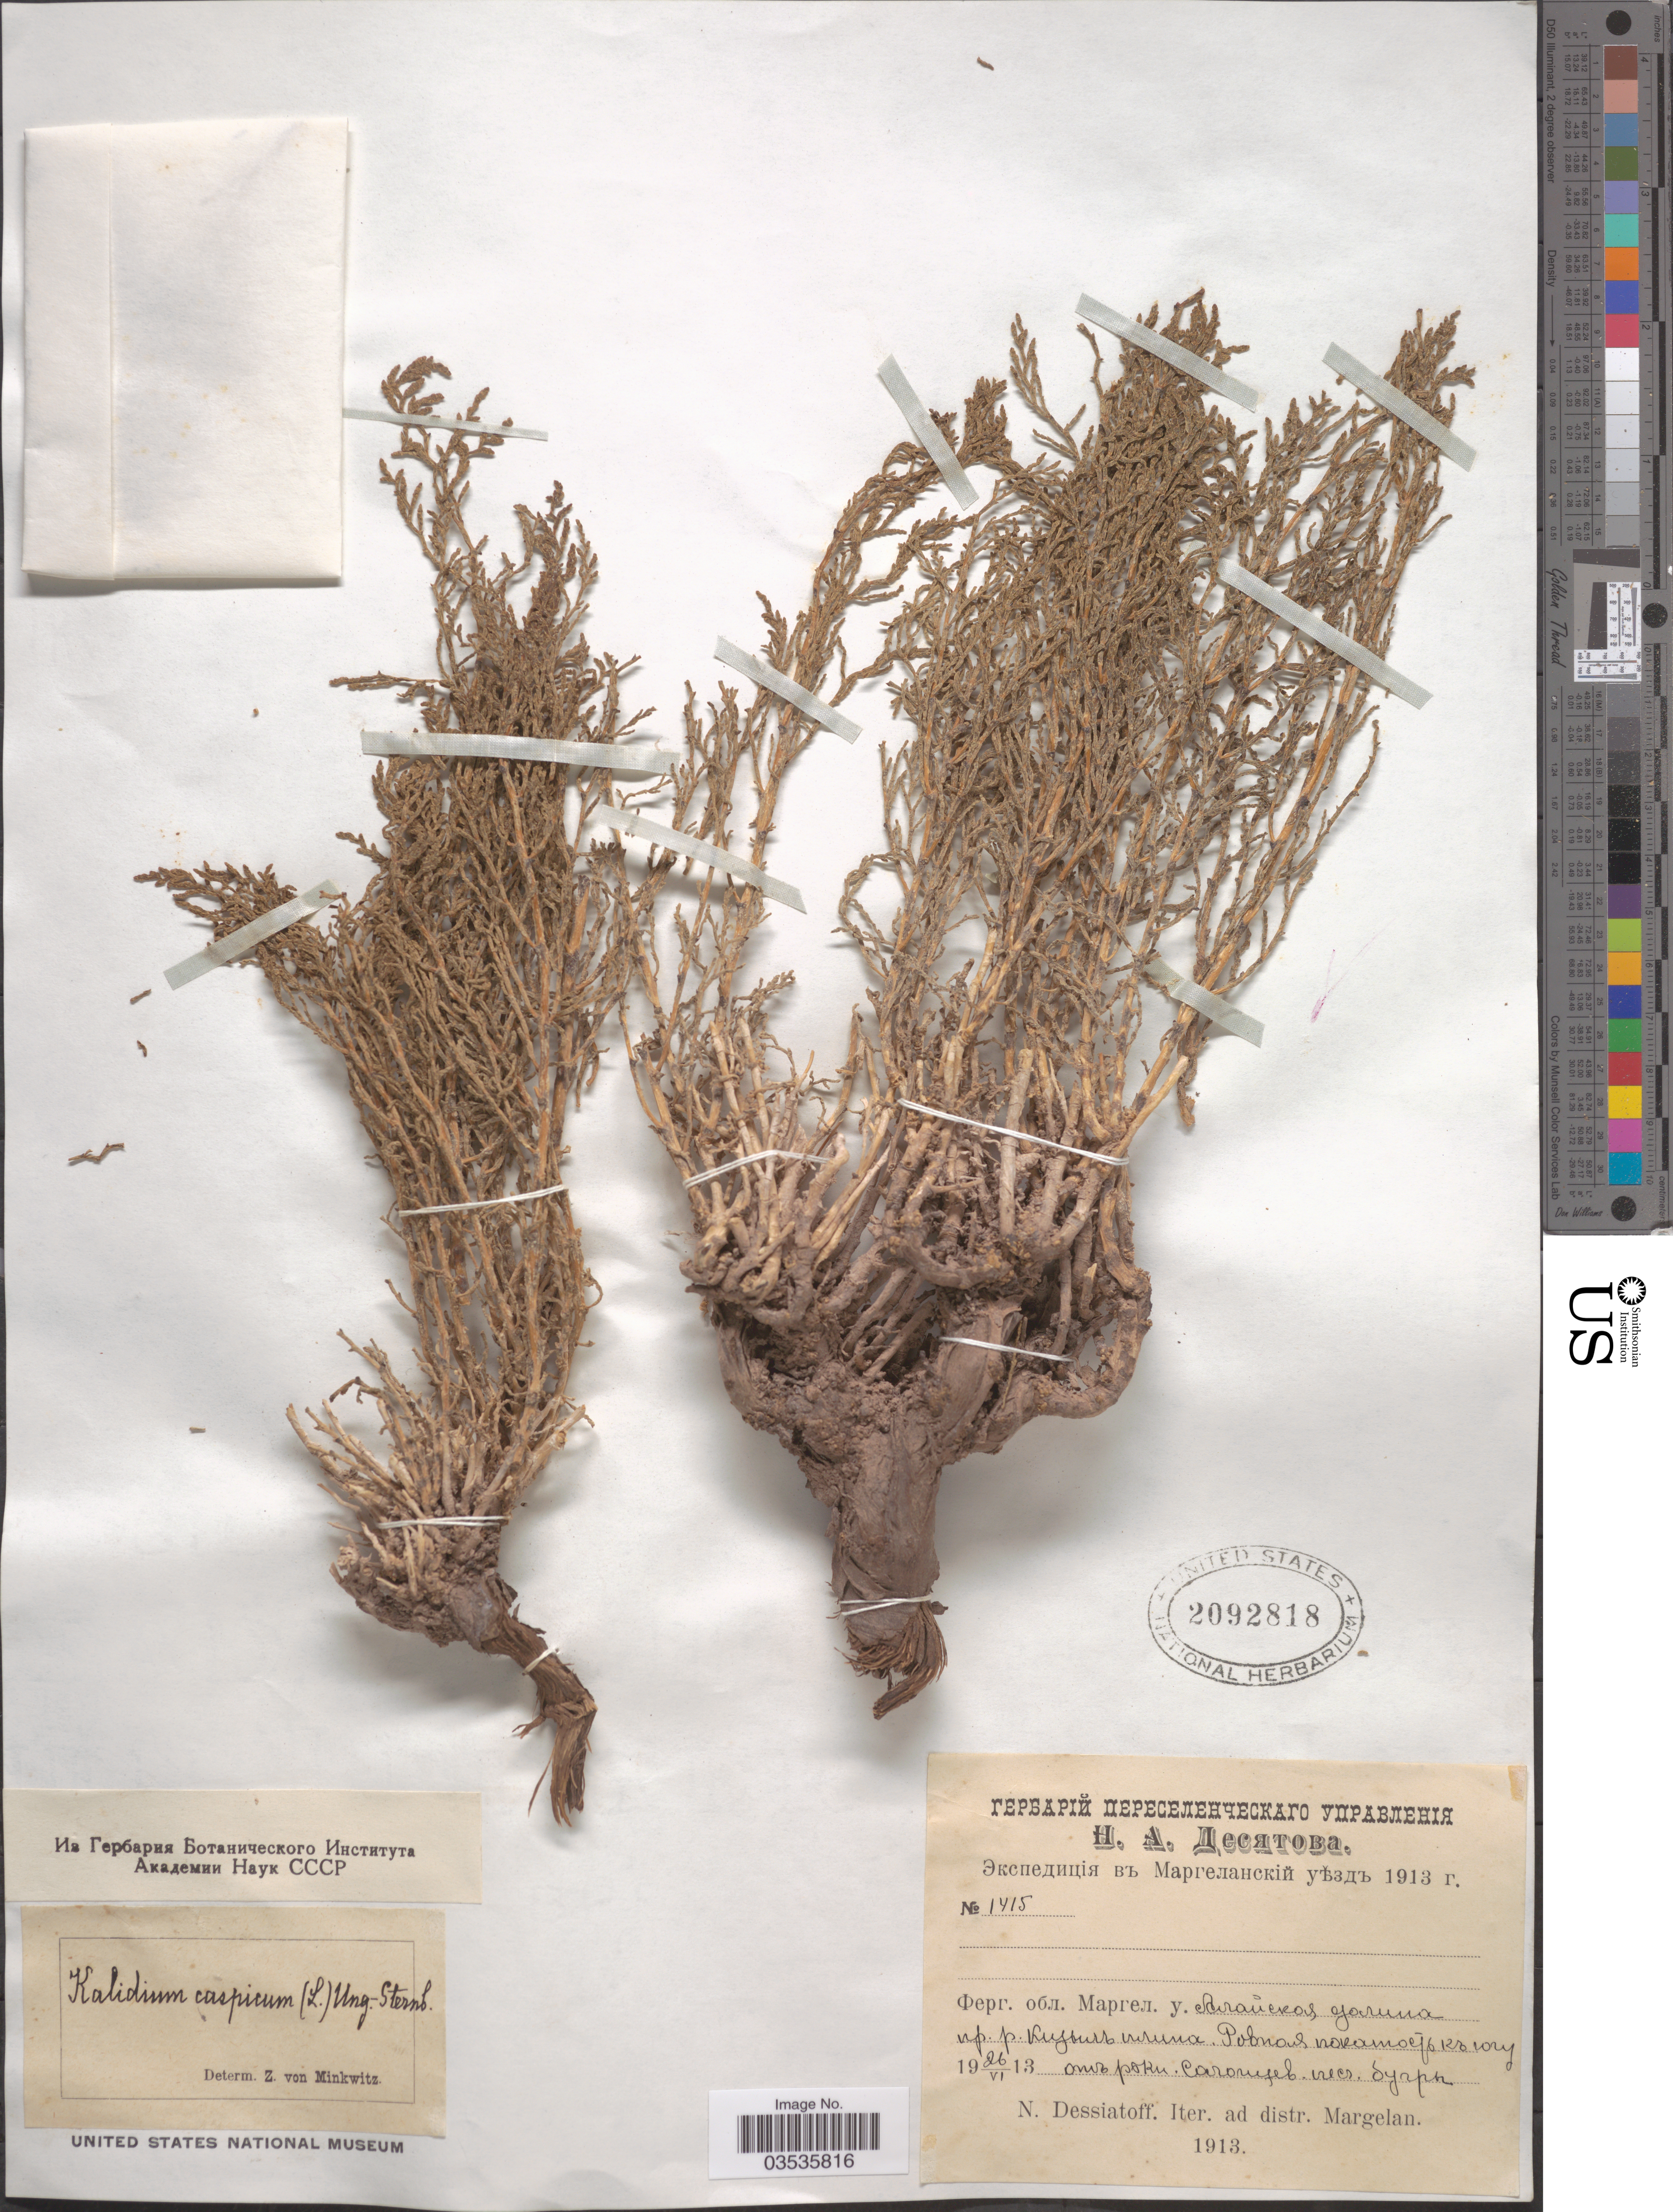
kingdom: Plantae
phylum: Tracheophyta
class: Magnoliopsida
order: Caryophyllales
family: Amaranthaceae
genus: Kalidium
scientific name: Kalidium caspicum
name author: (L.) Ung.-Sternb.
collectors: N. Dessiatoff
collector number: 1415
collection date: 1913-06-26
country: Kyrgyzstan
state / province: Osh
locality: Alaiskaya Valley, river Kyzyl-Suu.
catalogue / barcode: US 2092818